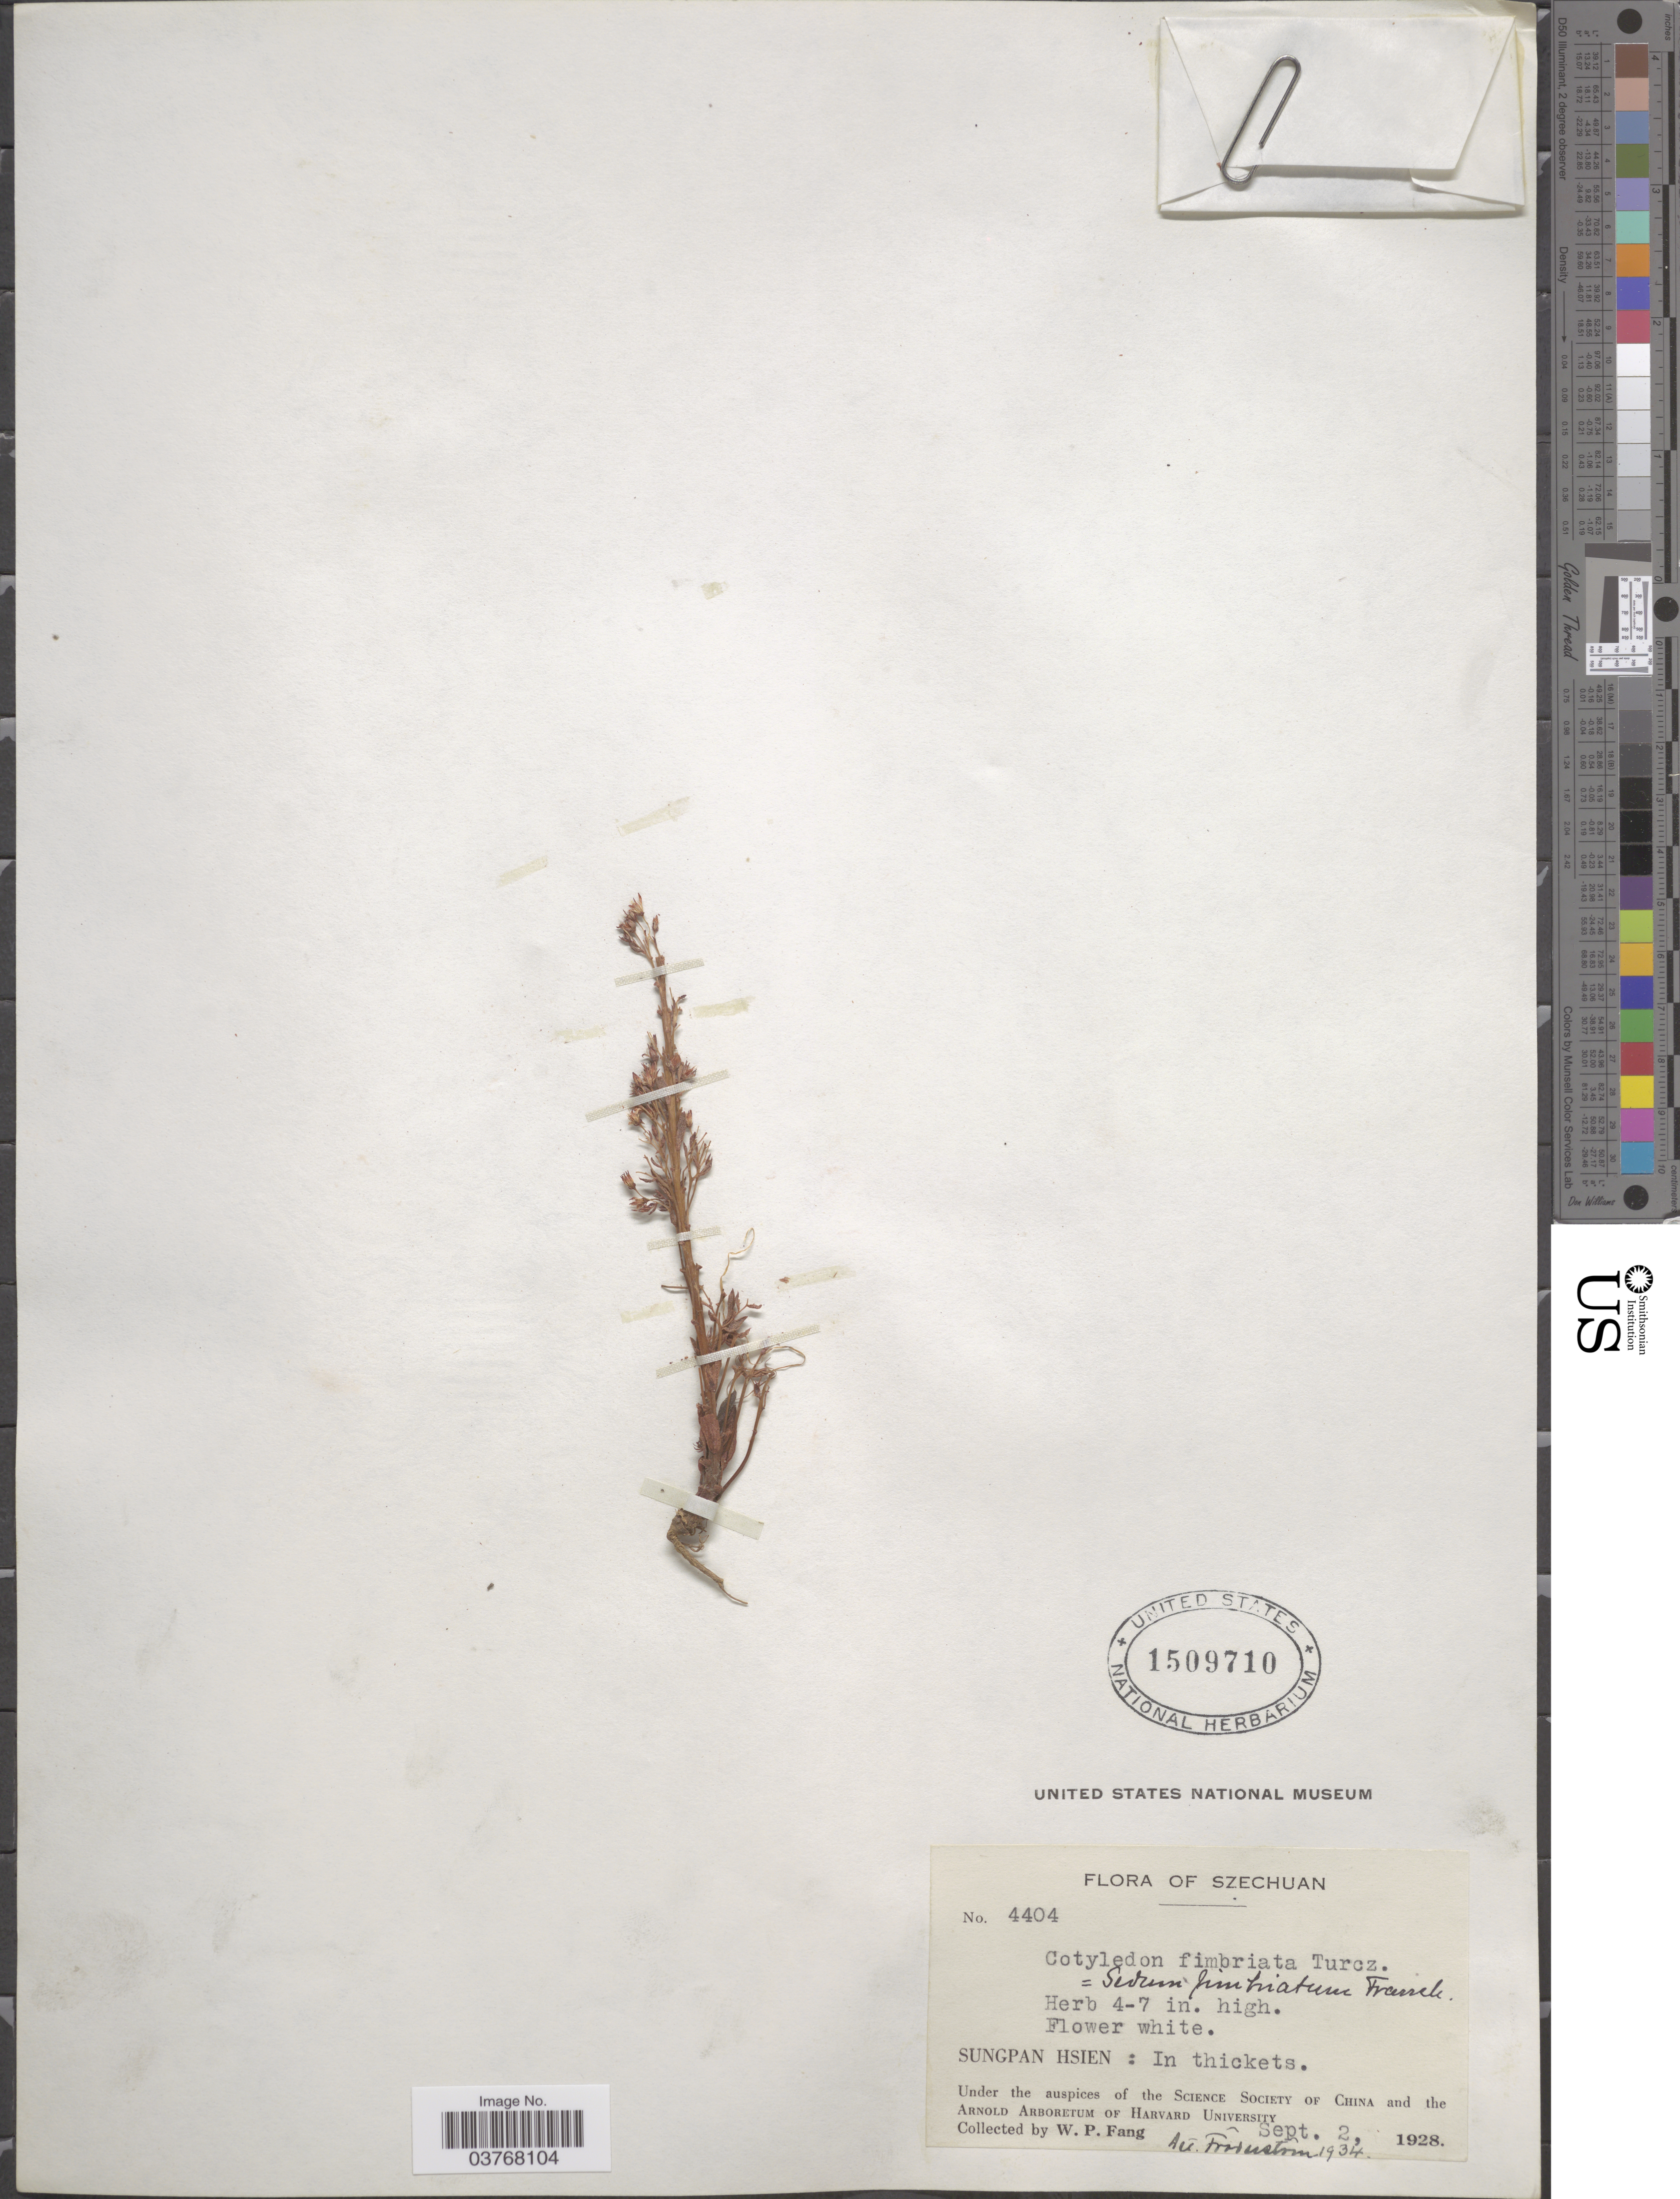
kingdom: Plantae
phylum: Tracheophyta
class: Magnoliopsida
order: Saxifragales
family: Crassulaceae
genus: Orostachys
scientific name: Orostachys fimbriata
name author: (Turcz.) A. Berger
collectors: W. P. Fang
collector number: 4404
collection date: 1928-09-02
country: China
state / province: Sichuan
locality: Szechuan. Sungpan Hsien.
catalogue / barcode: US 1509710